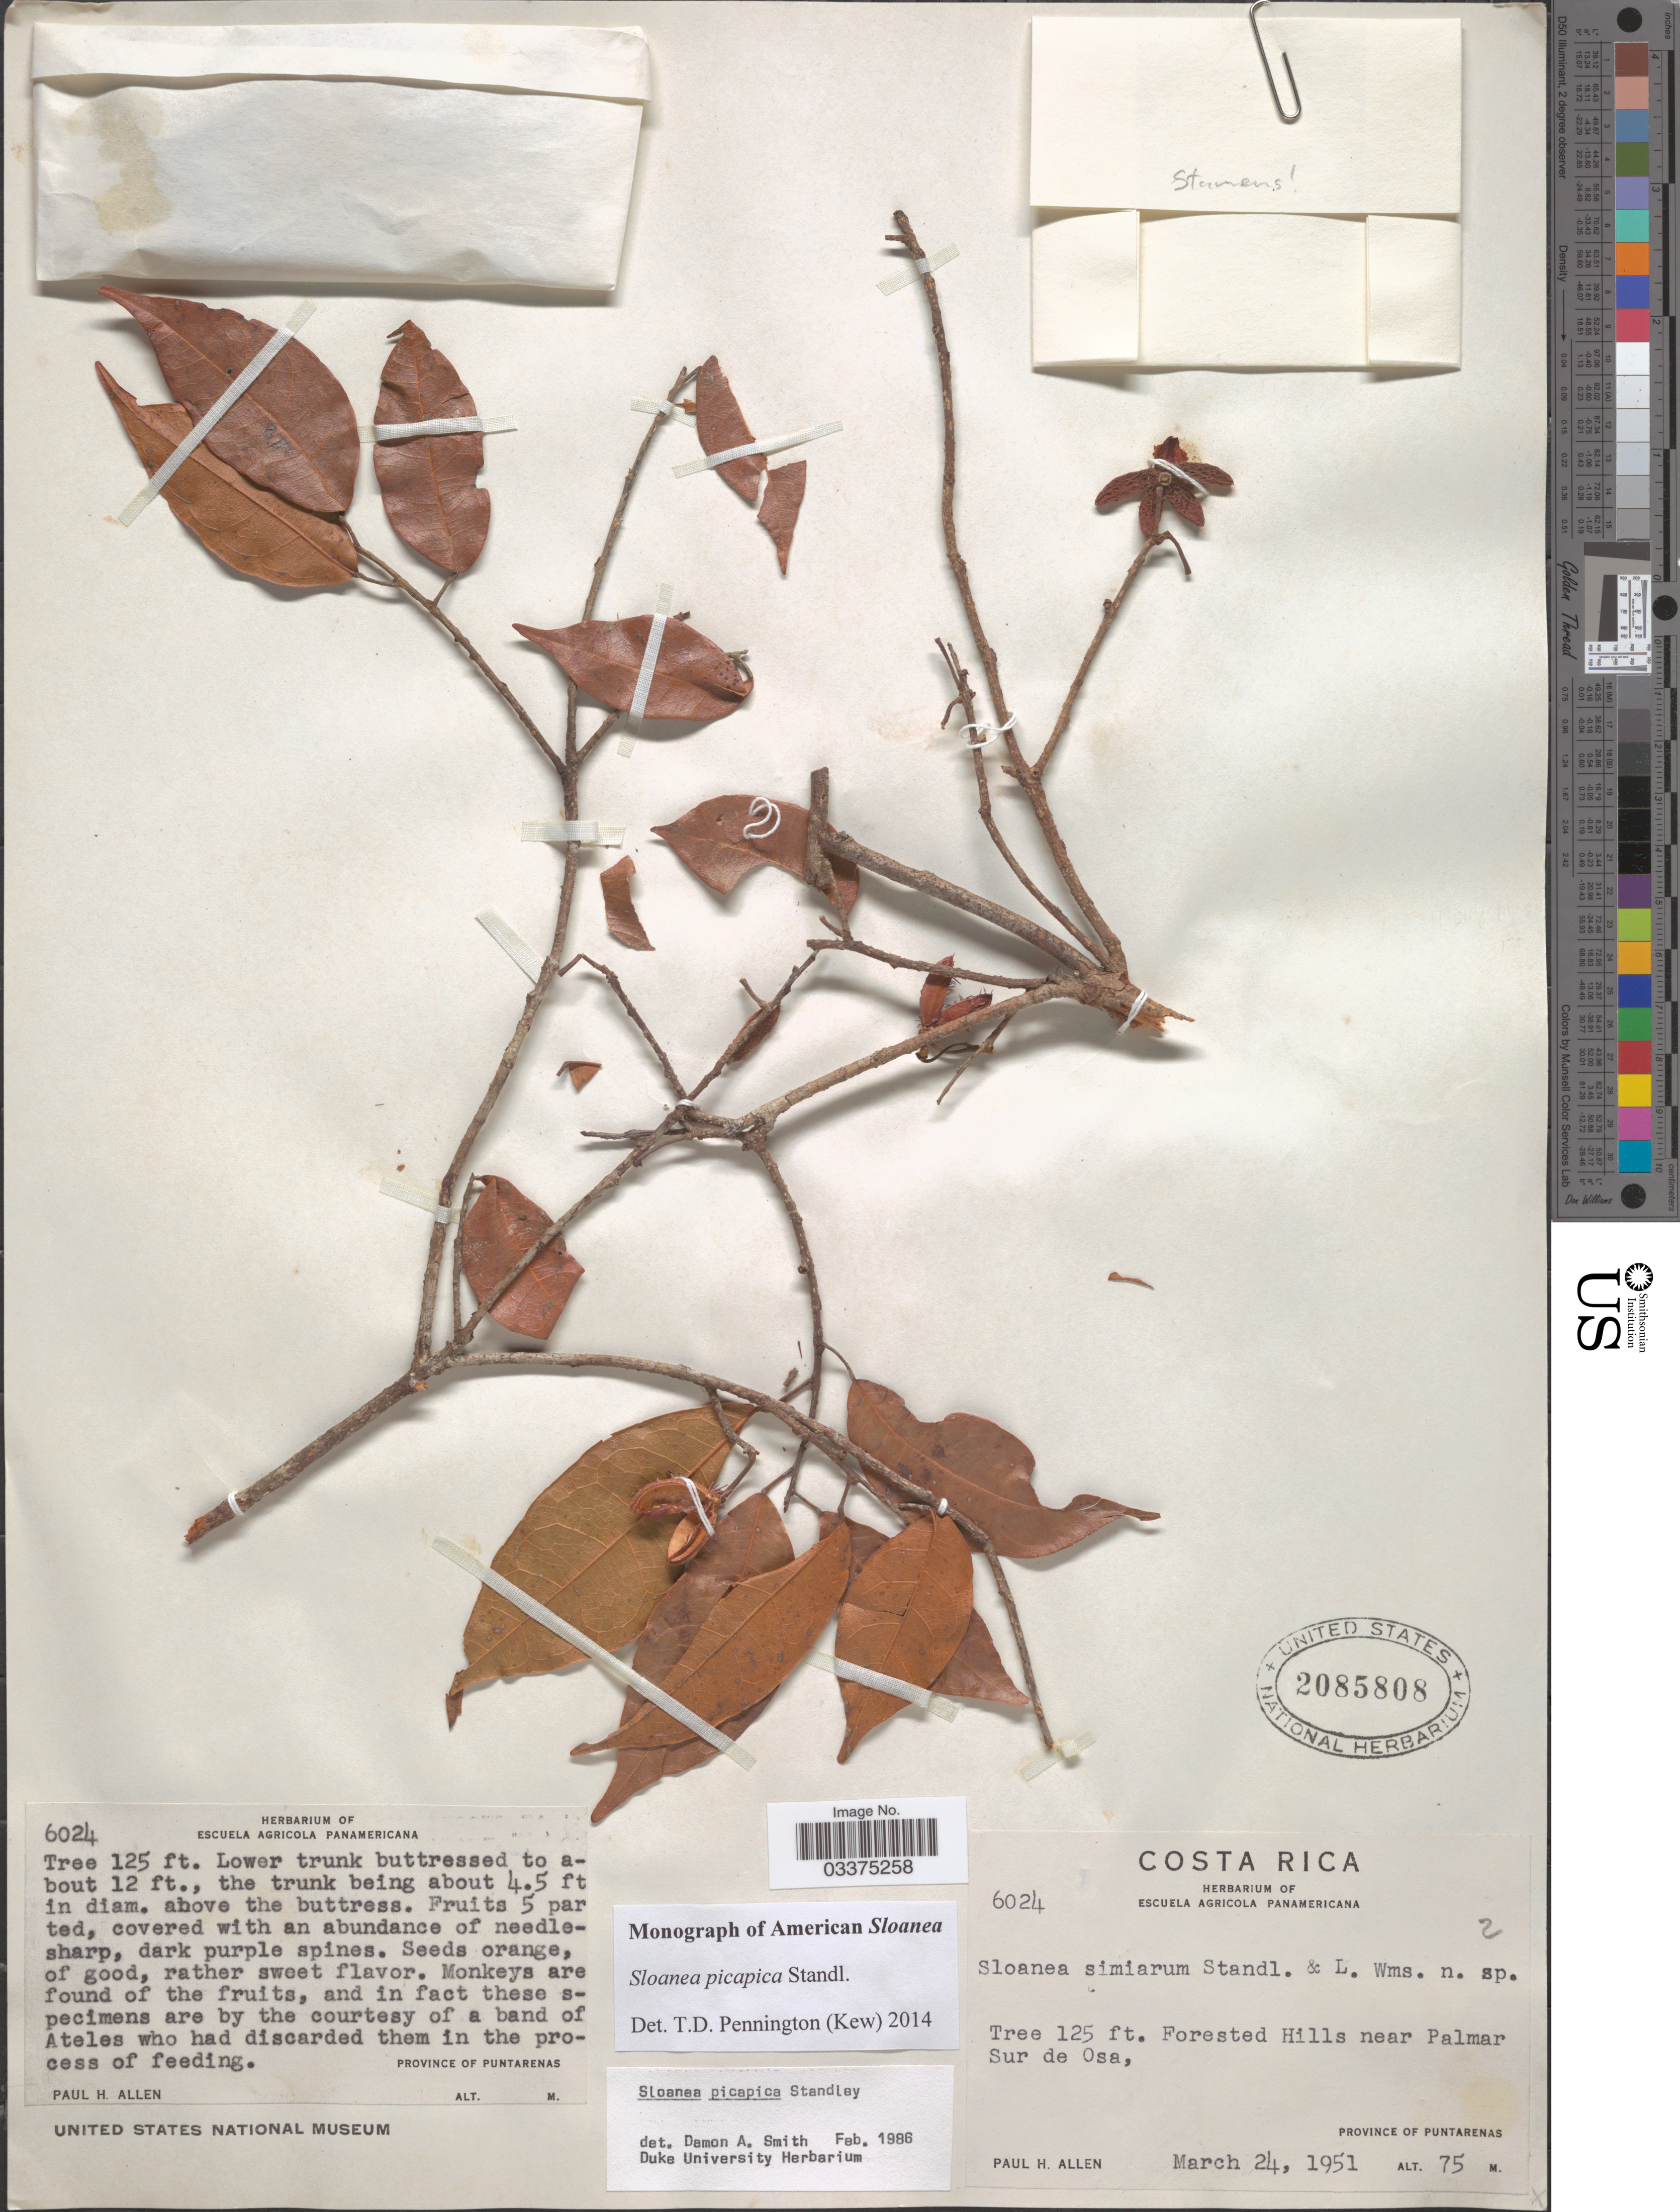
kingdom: Plantae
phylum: Tracheophyta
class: Magnoliopsida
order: Oxalidales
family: Elaeocarpaceae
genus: Sloanea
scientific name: Sloanea picapica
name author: Standl.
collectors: P. H. Allen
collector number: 6024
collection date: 1951-03-24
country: Costa Rica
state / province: Puntarenas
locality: Forested Hills near Palmar Sur de Osa.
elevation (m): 75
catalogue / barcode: US 2085808